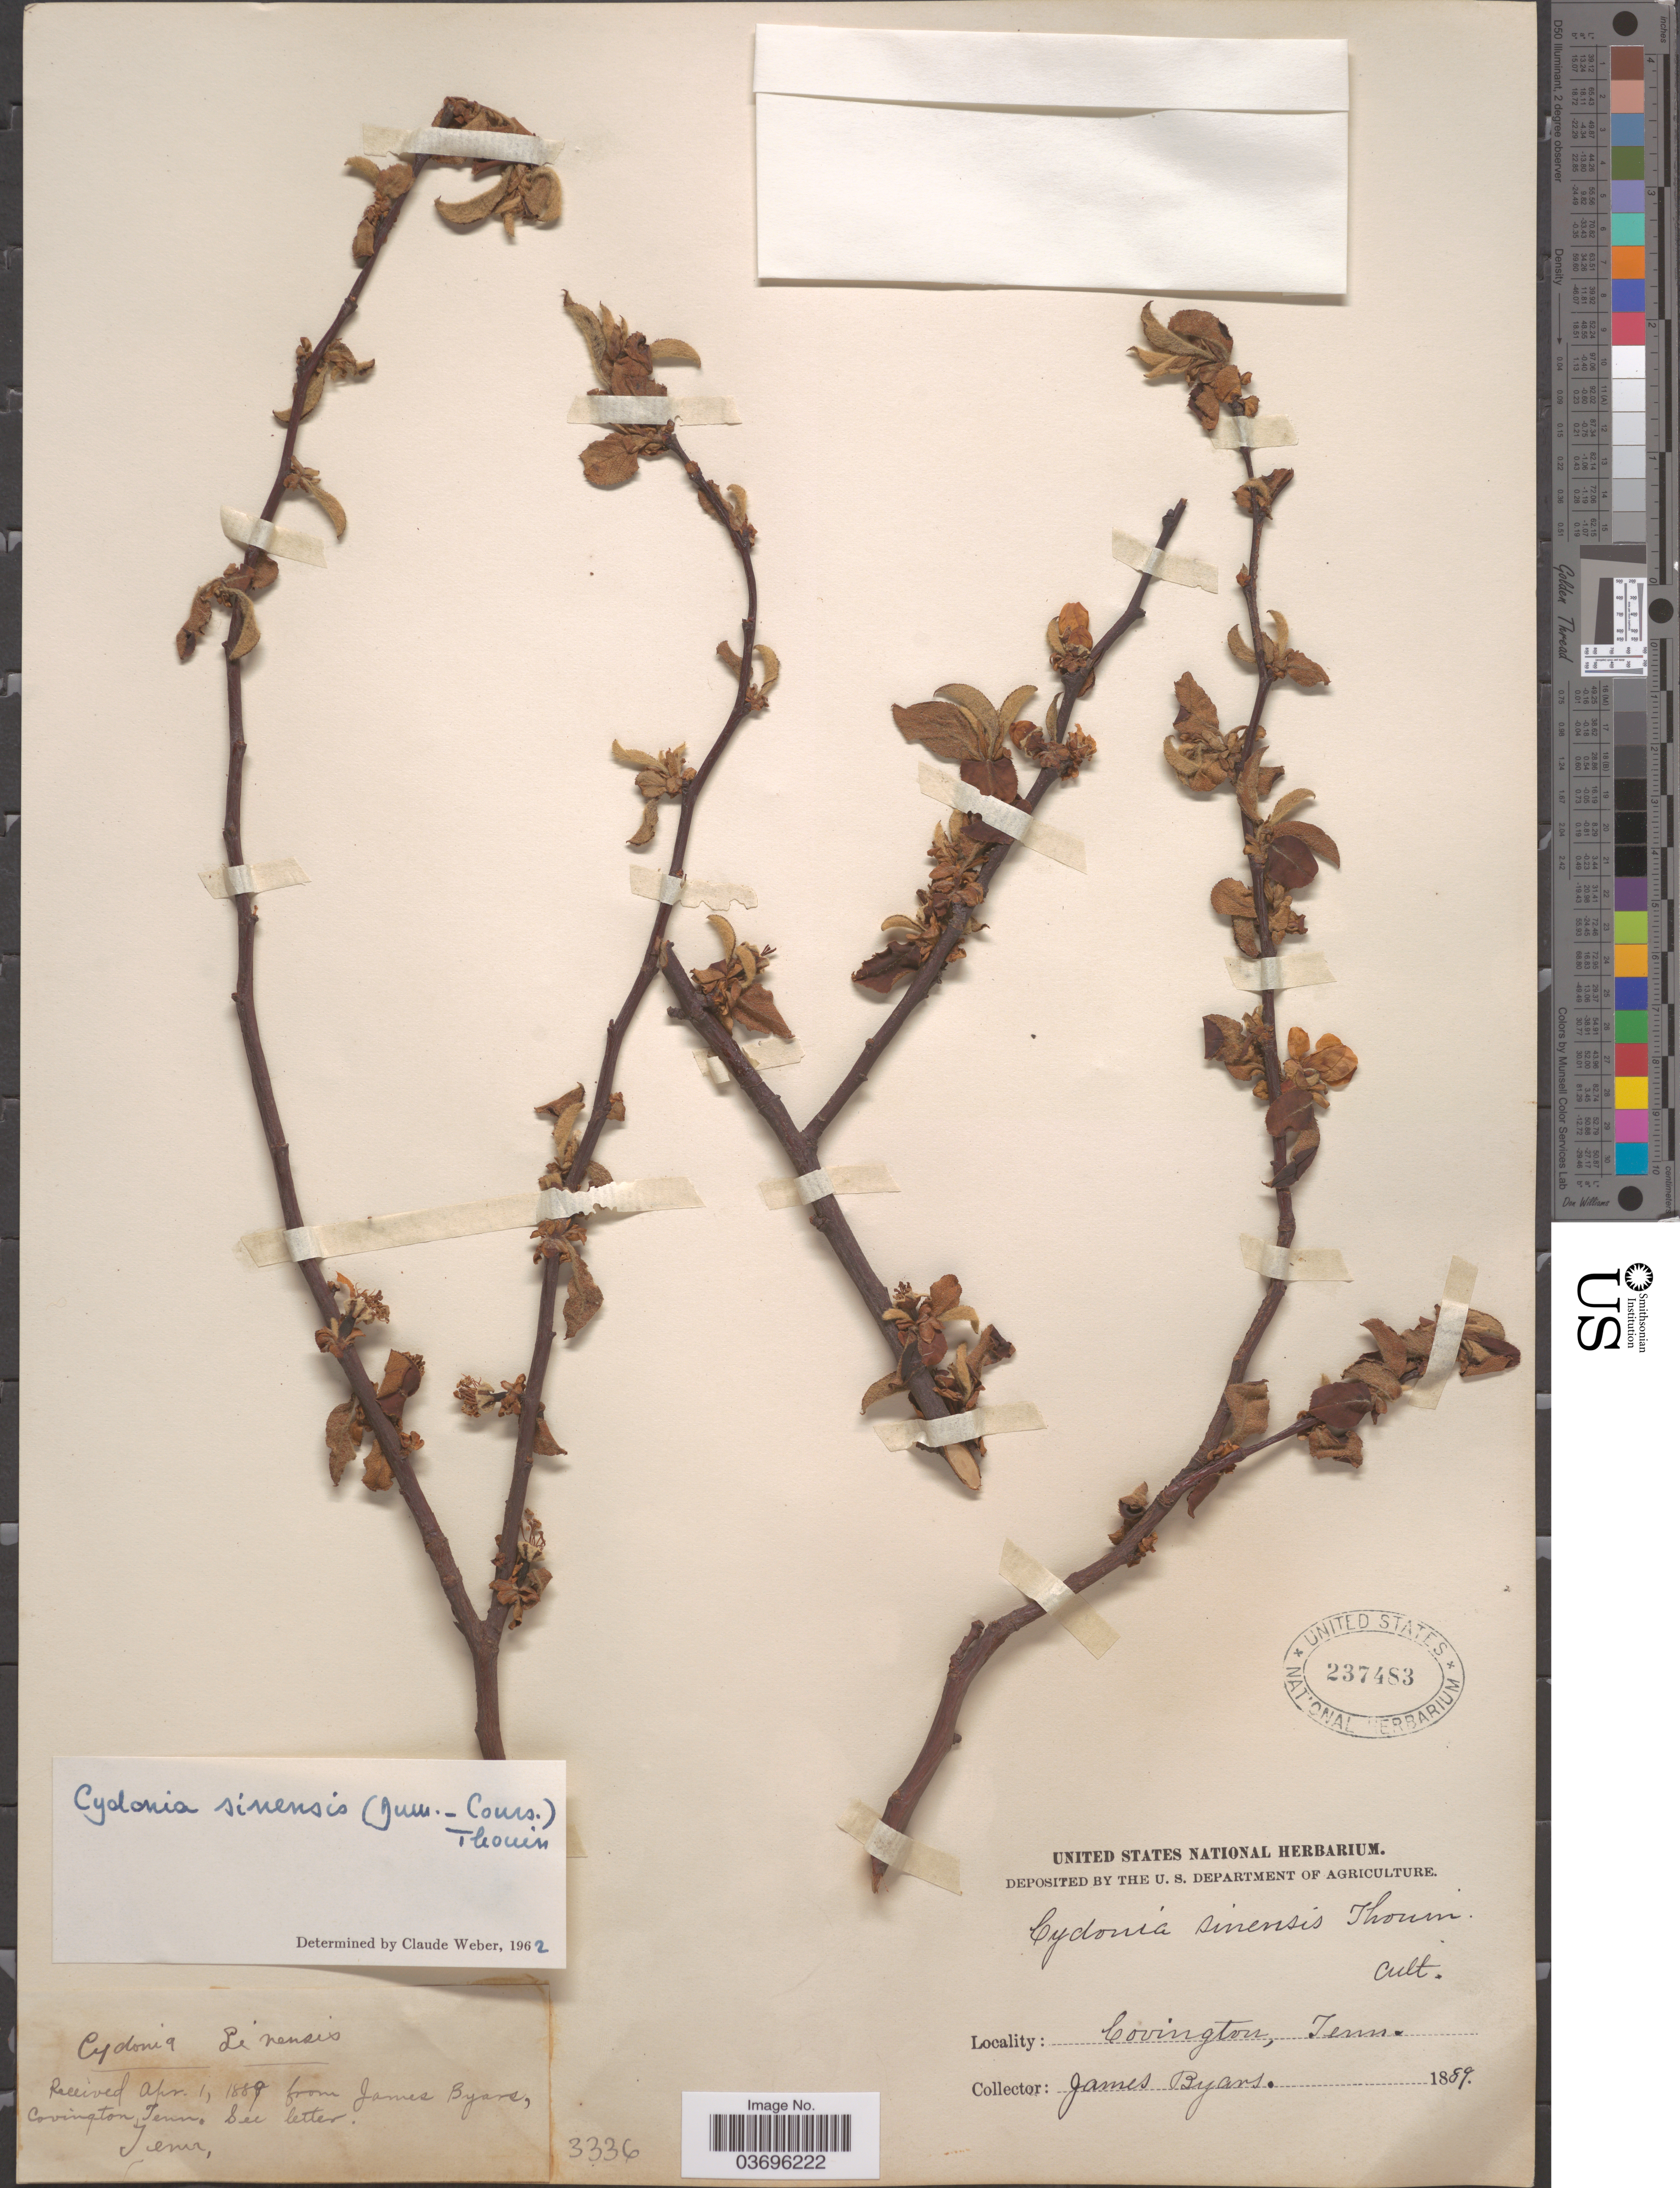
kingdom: Plantae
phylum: Tracheophyta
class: Magnoliopsida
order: Rosales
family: Rosaceae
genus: Pseudocydonia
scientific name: Pseudocydonia sinensis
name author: (Dum. Cours.) C.K. Schneid.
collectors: J. Byars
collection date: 1889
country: United States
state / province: Tennessee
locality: Covington.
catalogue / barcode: US 237483